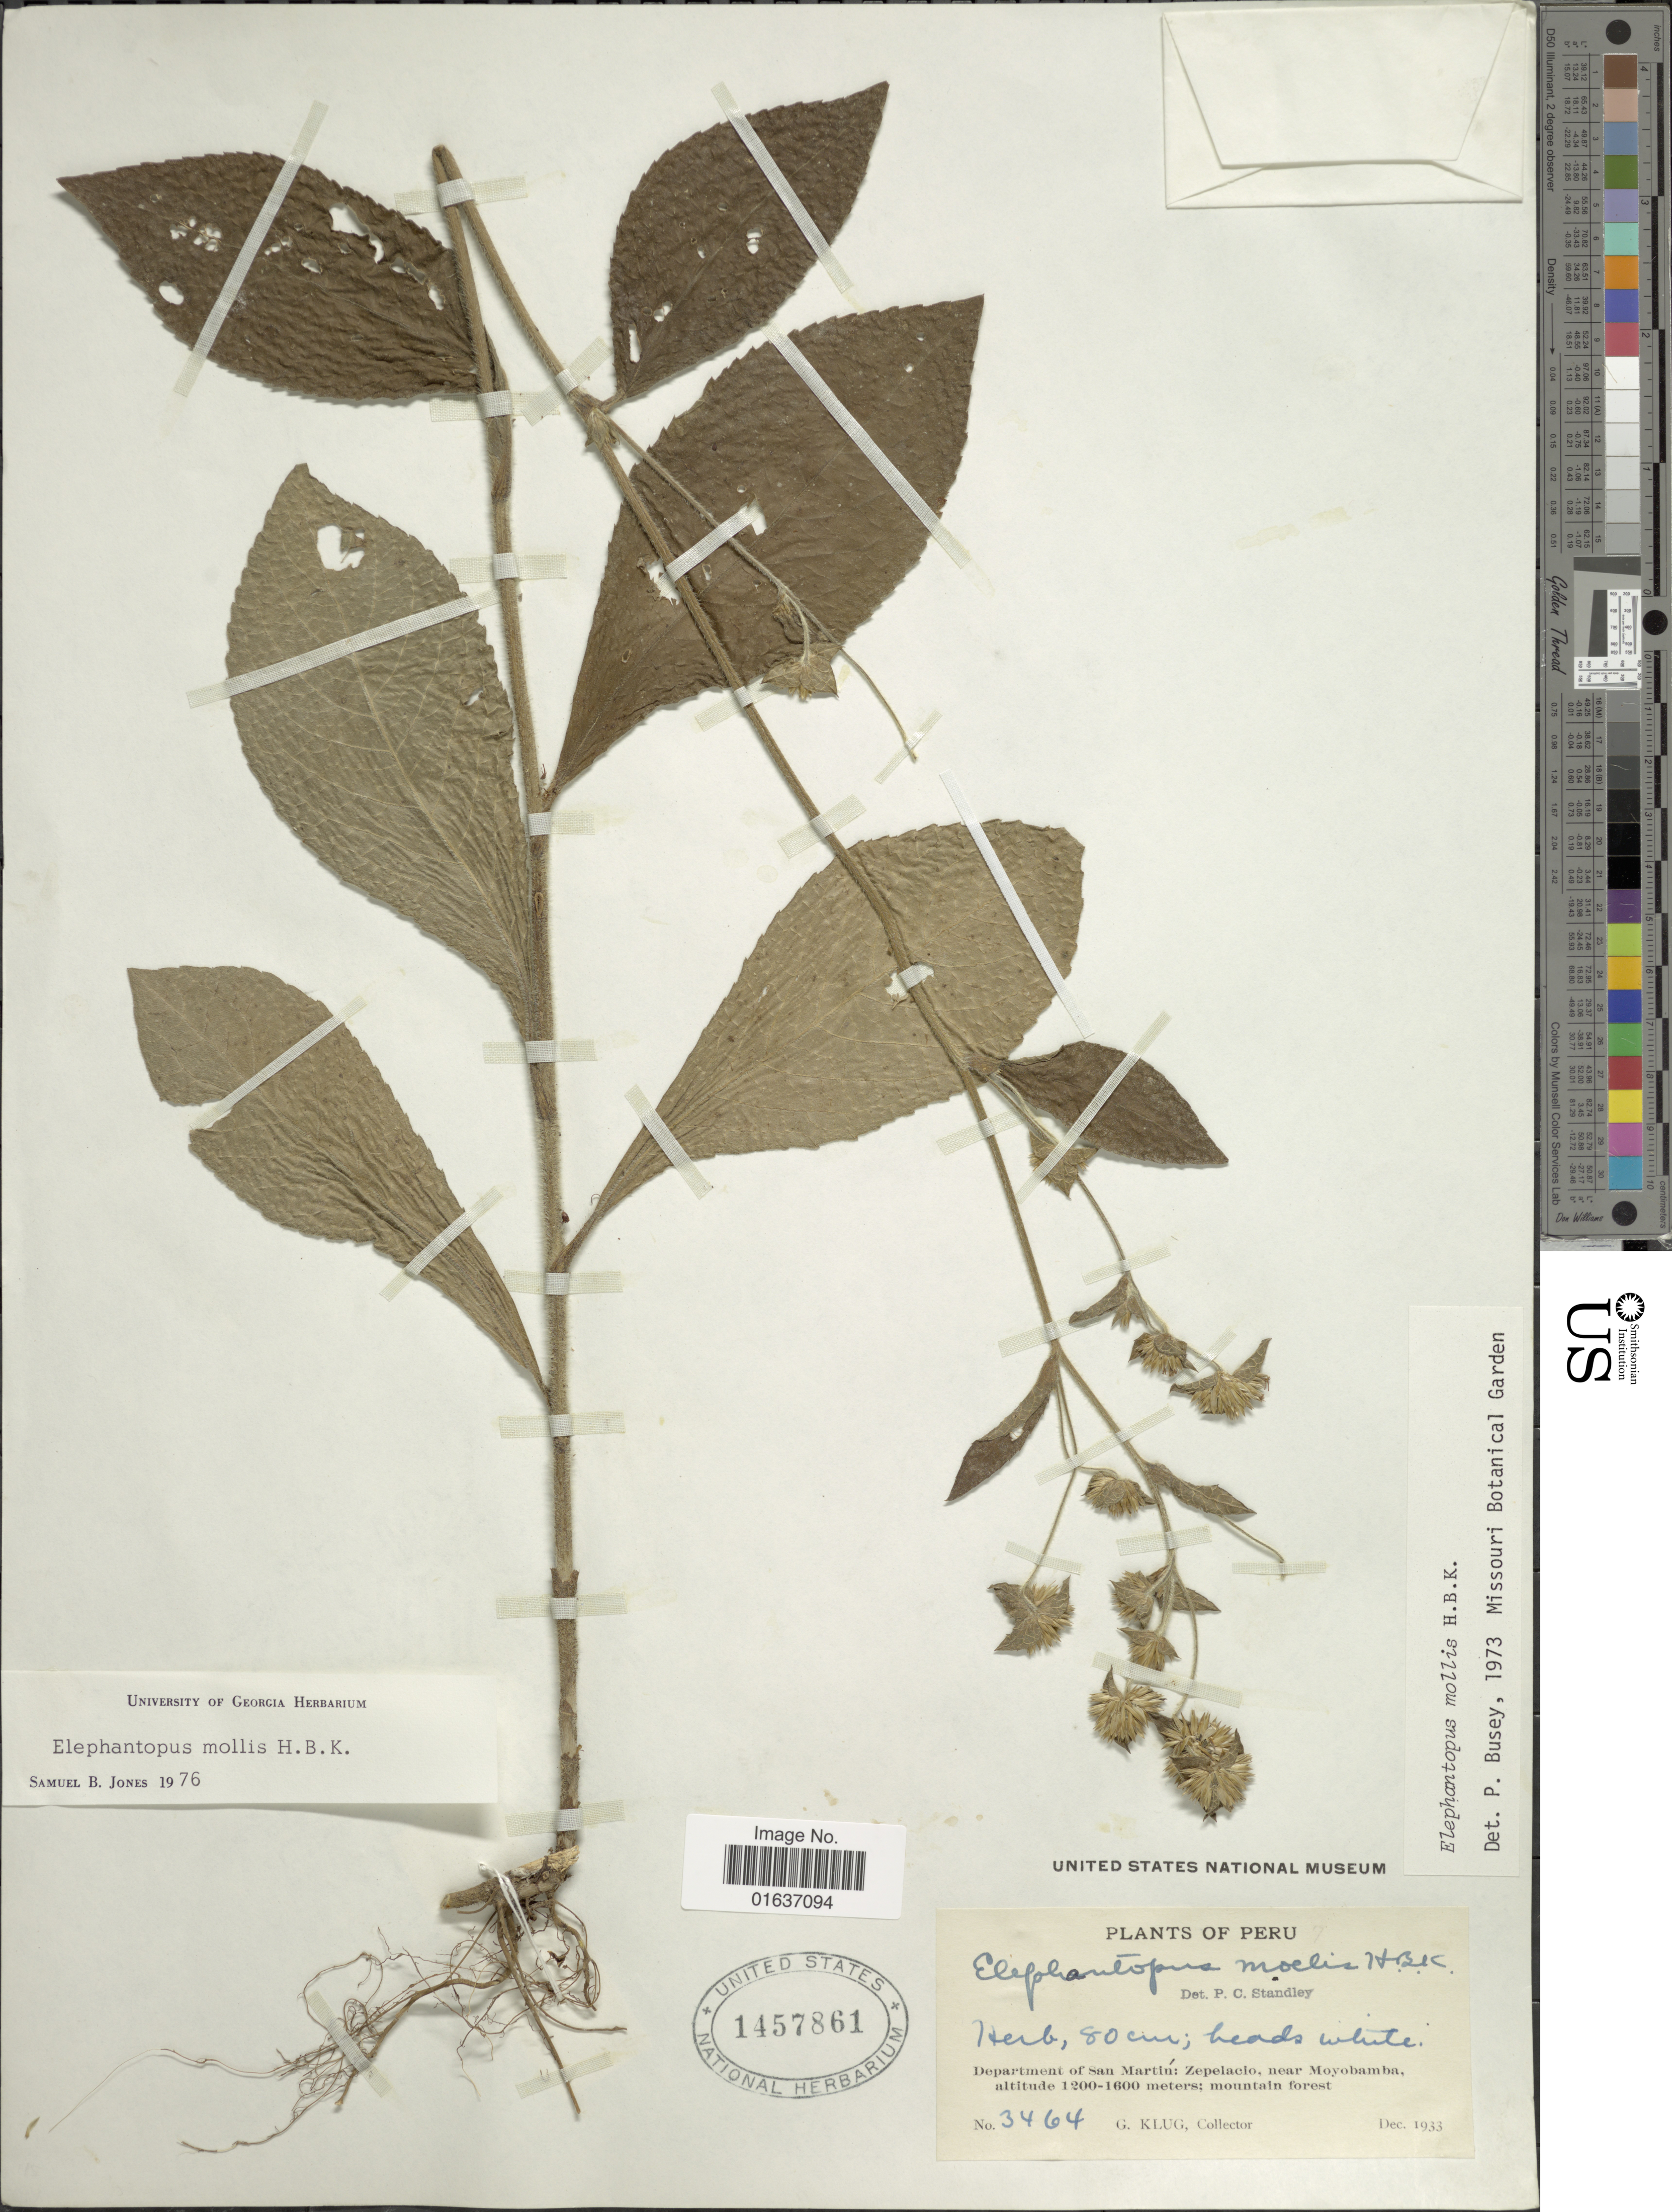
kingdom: Plantae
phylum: Tracheophyta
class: Magnoliopsida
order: Asterales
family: Asteraceae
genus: Elephantopus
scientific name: Elephantopus mollis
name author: Kunth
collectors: G. Klug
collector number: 3464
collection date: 1933-12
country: Peru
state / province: San Martín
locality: Zepelacio, near Moyobamba; mountain forest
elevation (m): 1200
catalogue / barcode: US 1457861